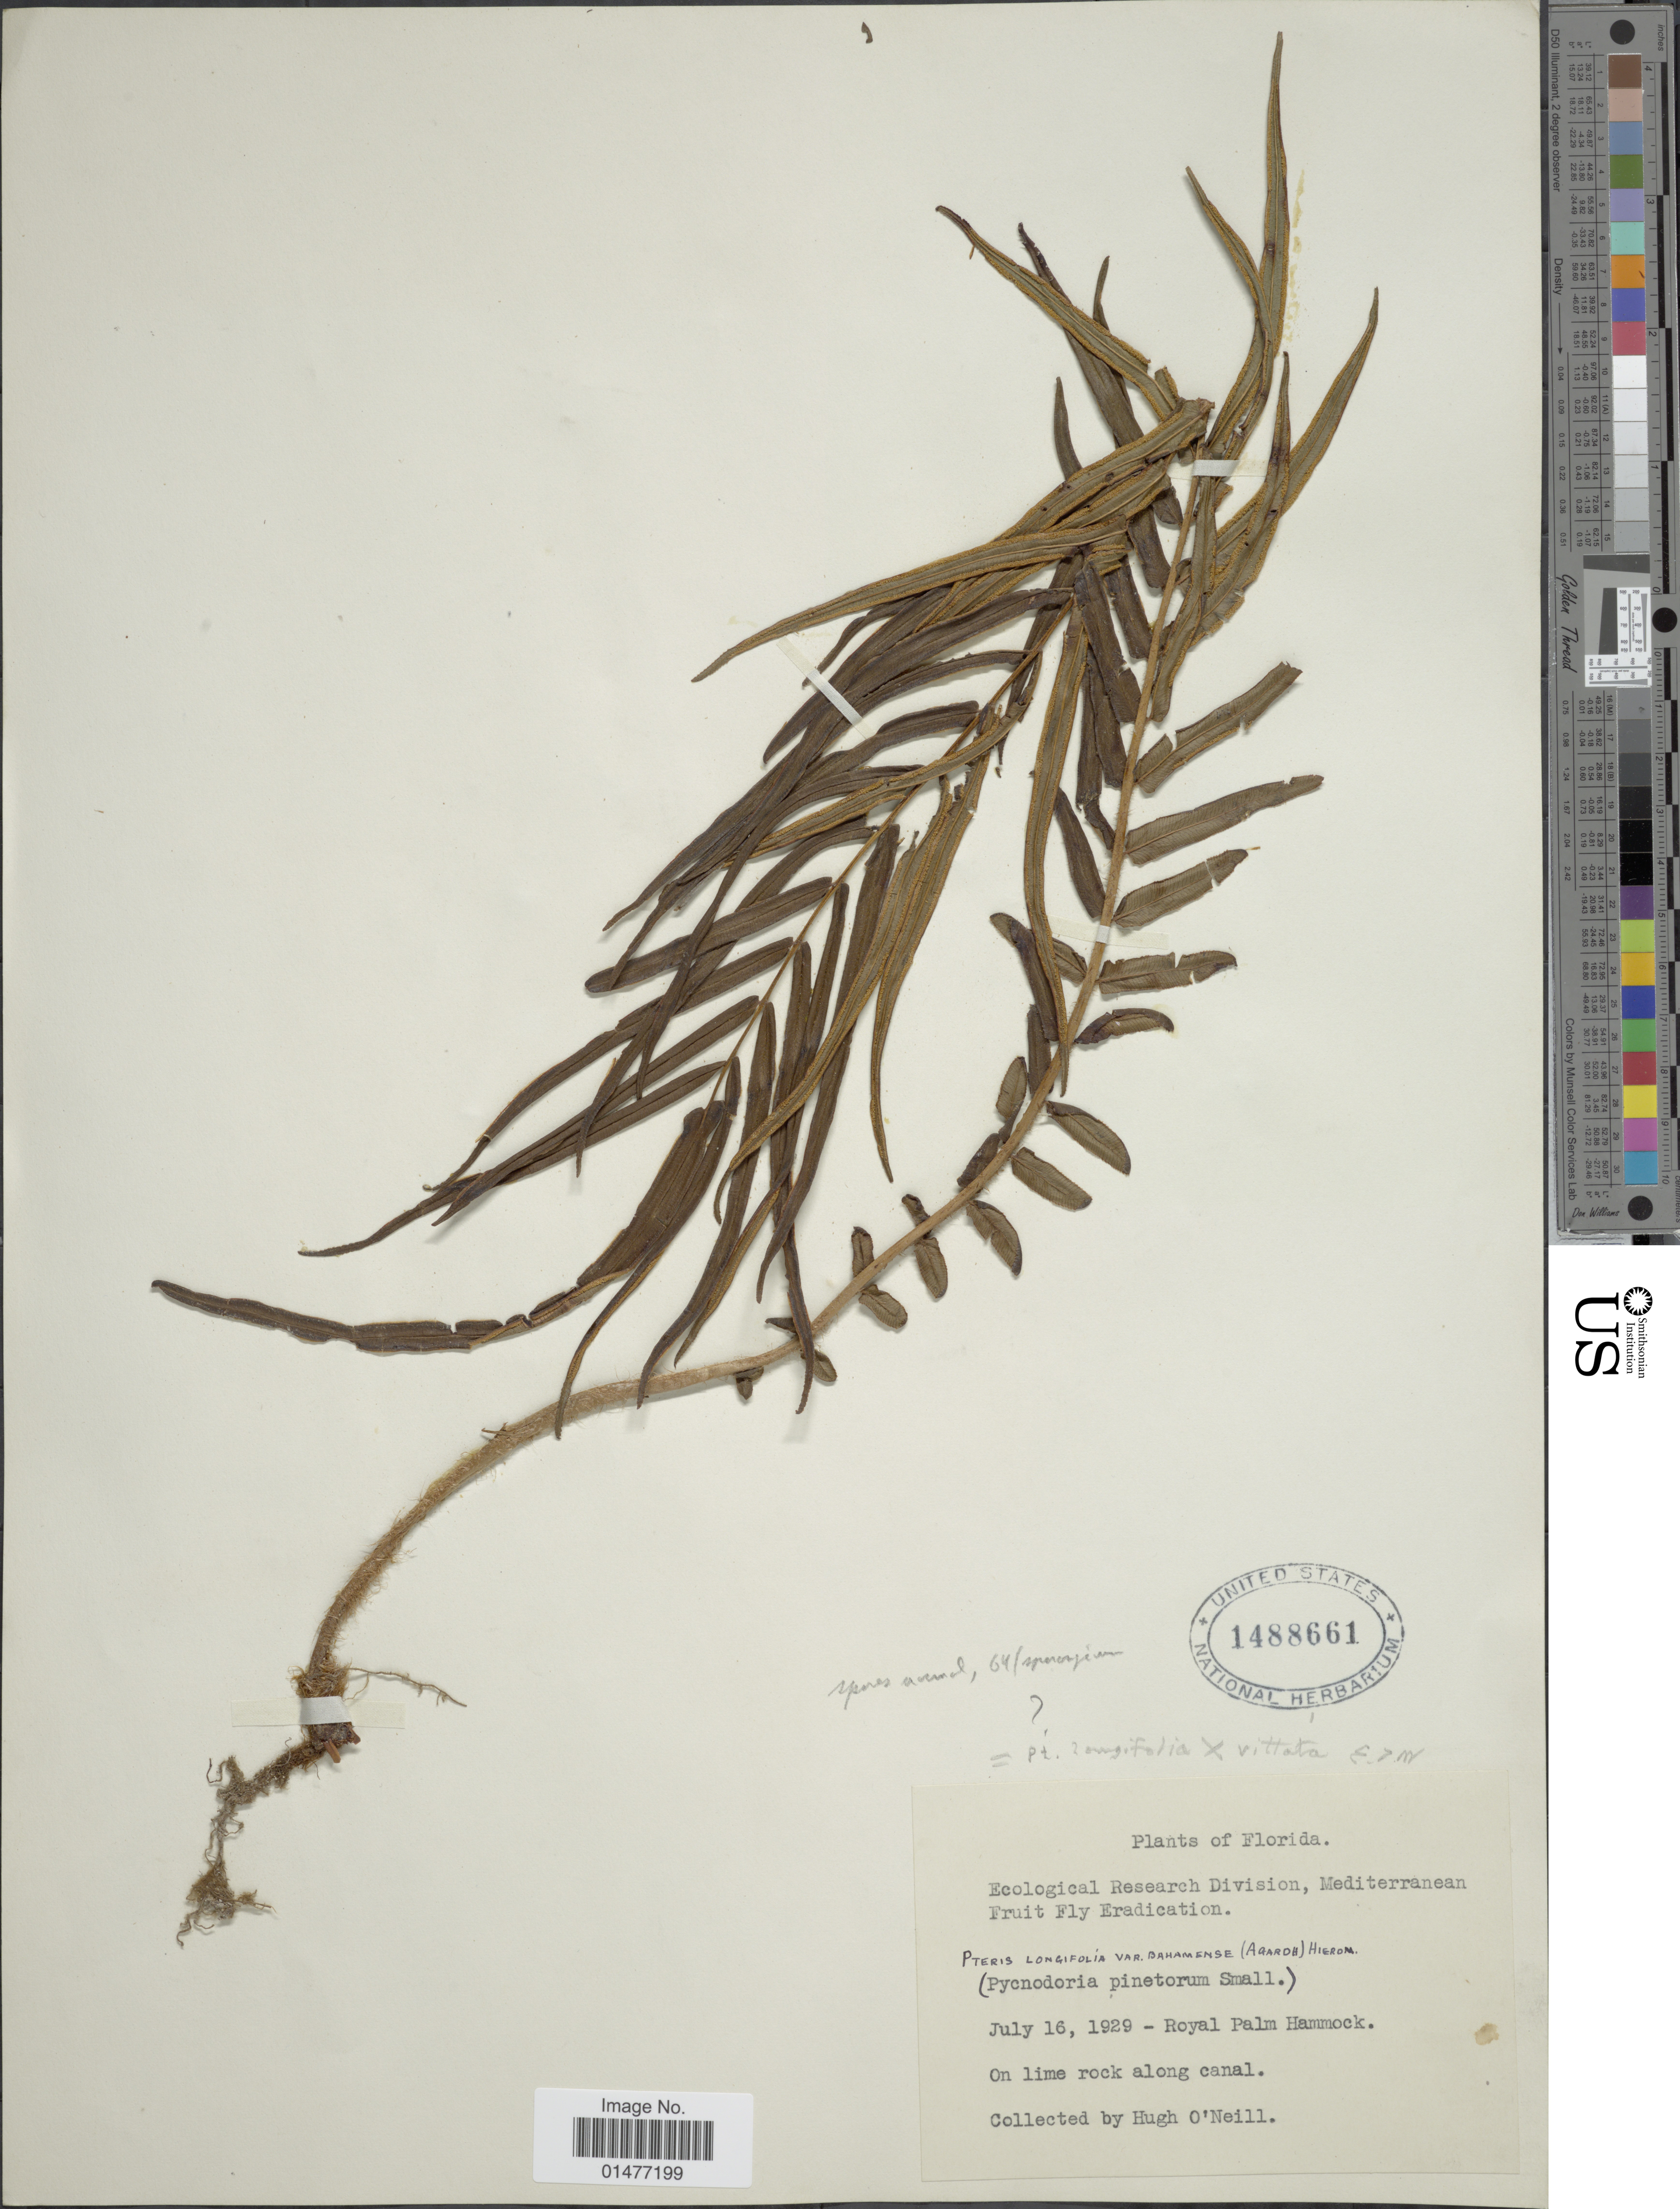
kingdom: Plantae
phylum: Tracheophyta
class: Polypodiopsida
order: Polypodiales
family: Pteridaceae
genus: Pteris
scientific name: Pteris vittata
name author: L.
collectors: H. T. O' Neill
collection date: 1929-07-16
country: United States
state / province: Florida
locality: Plants of Florida, Royal Palm Hammock. On lime rock along canal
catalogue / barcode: US 1488661